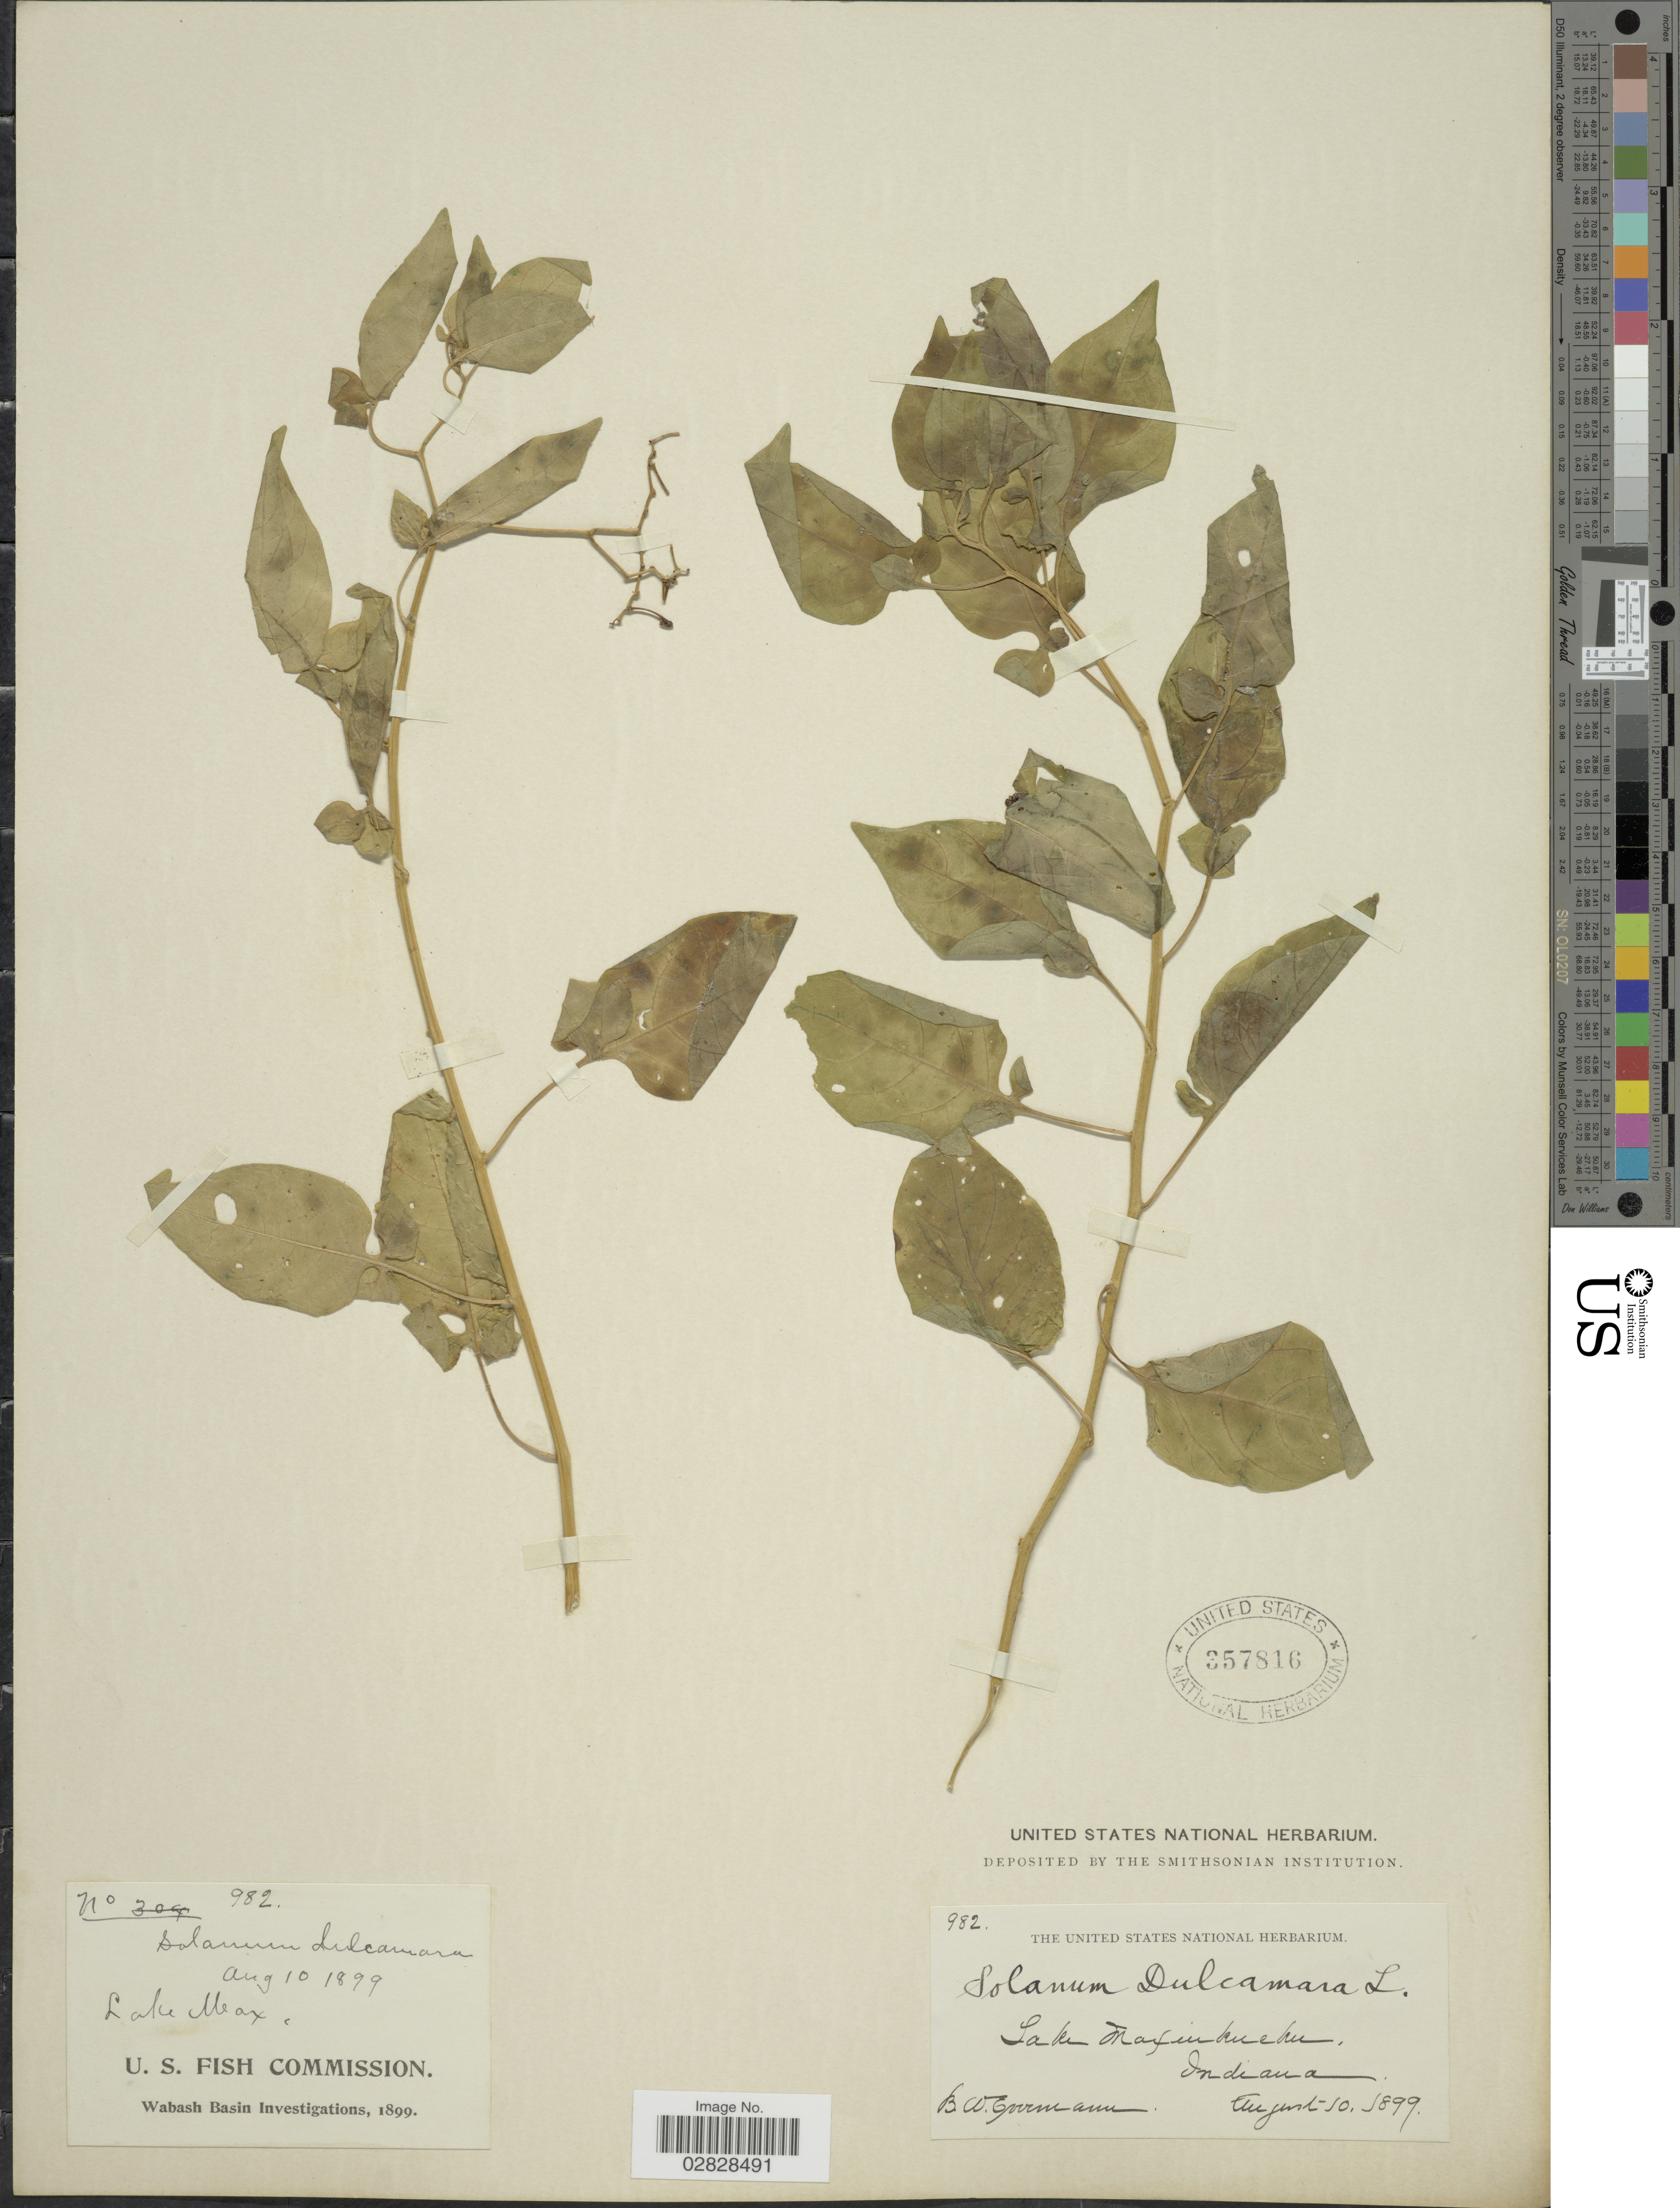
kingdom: Plantae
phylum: Tracheophyta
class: Magnoliopsida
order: Solanales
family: Solanaceae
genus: Solanum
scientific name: Solanum dulcamara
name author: L.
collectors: B. W. Evermann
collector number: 982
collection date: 1899-08-10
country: United States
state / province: Indiana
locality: Lake Maxinkuchee.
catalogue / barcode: US 357816